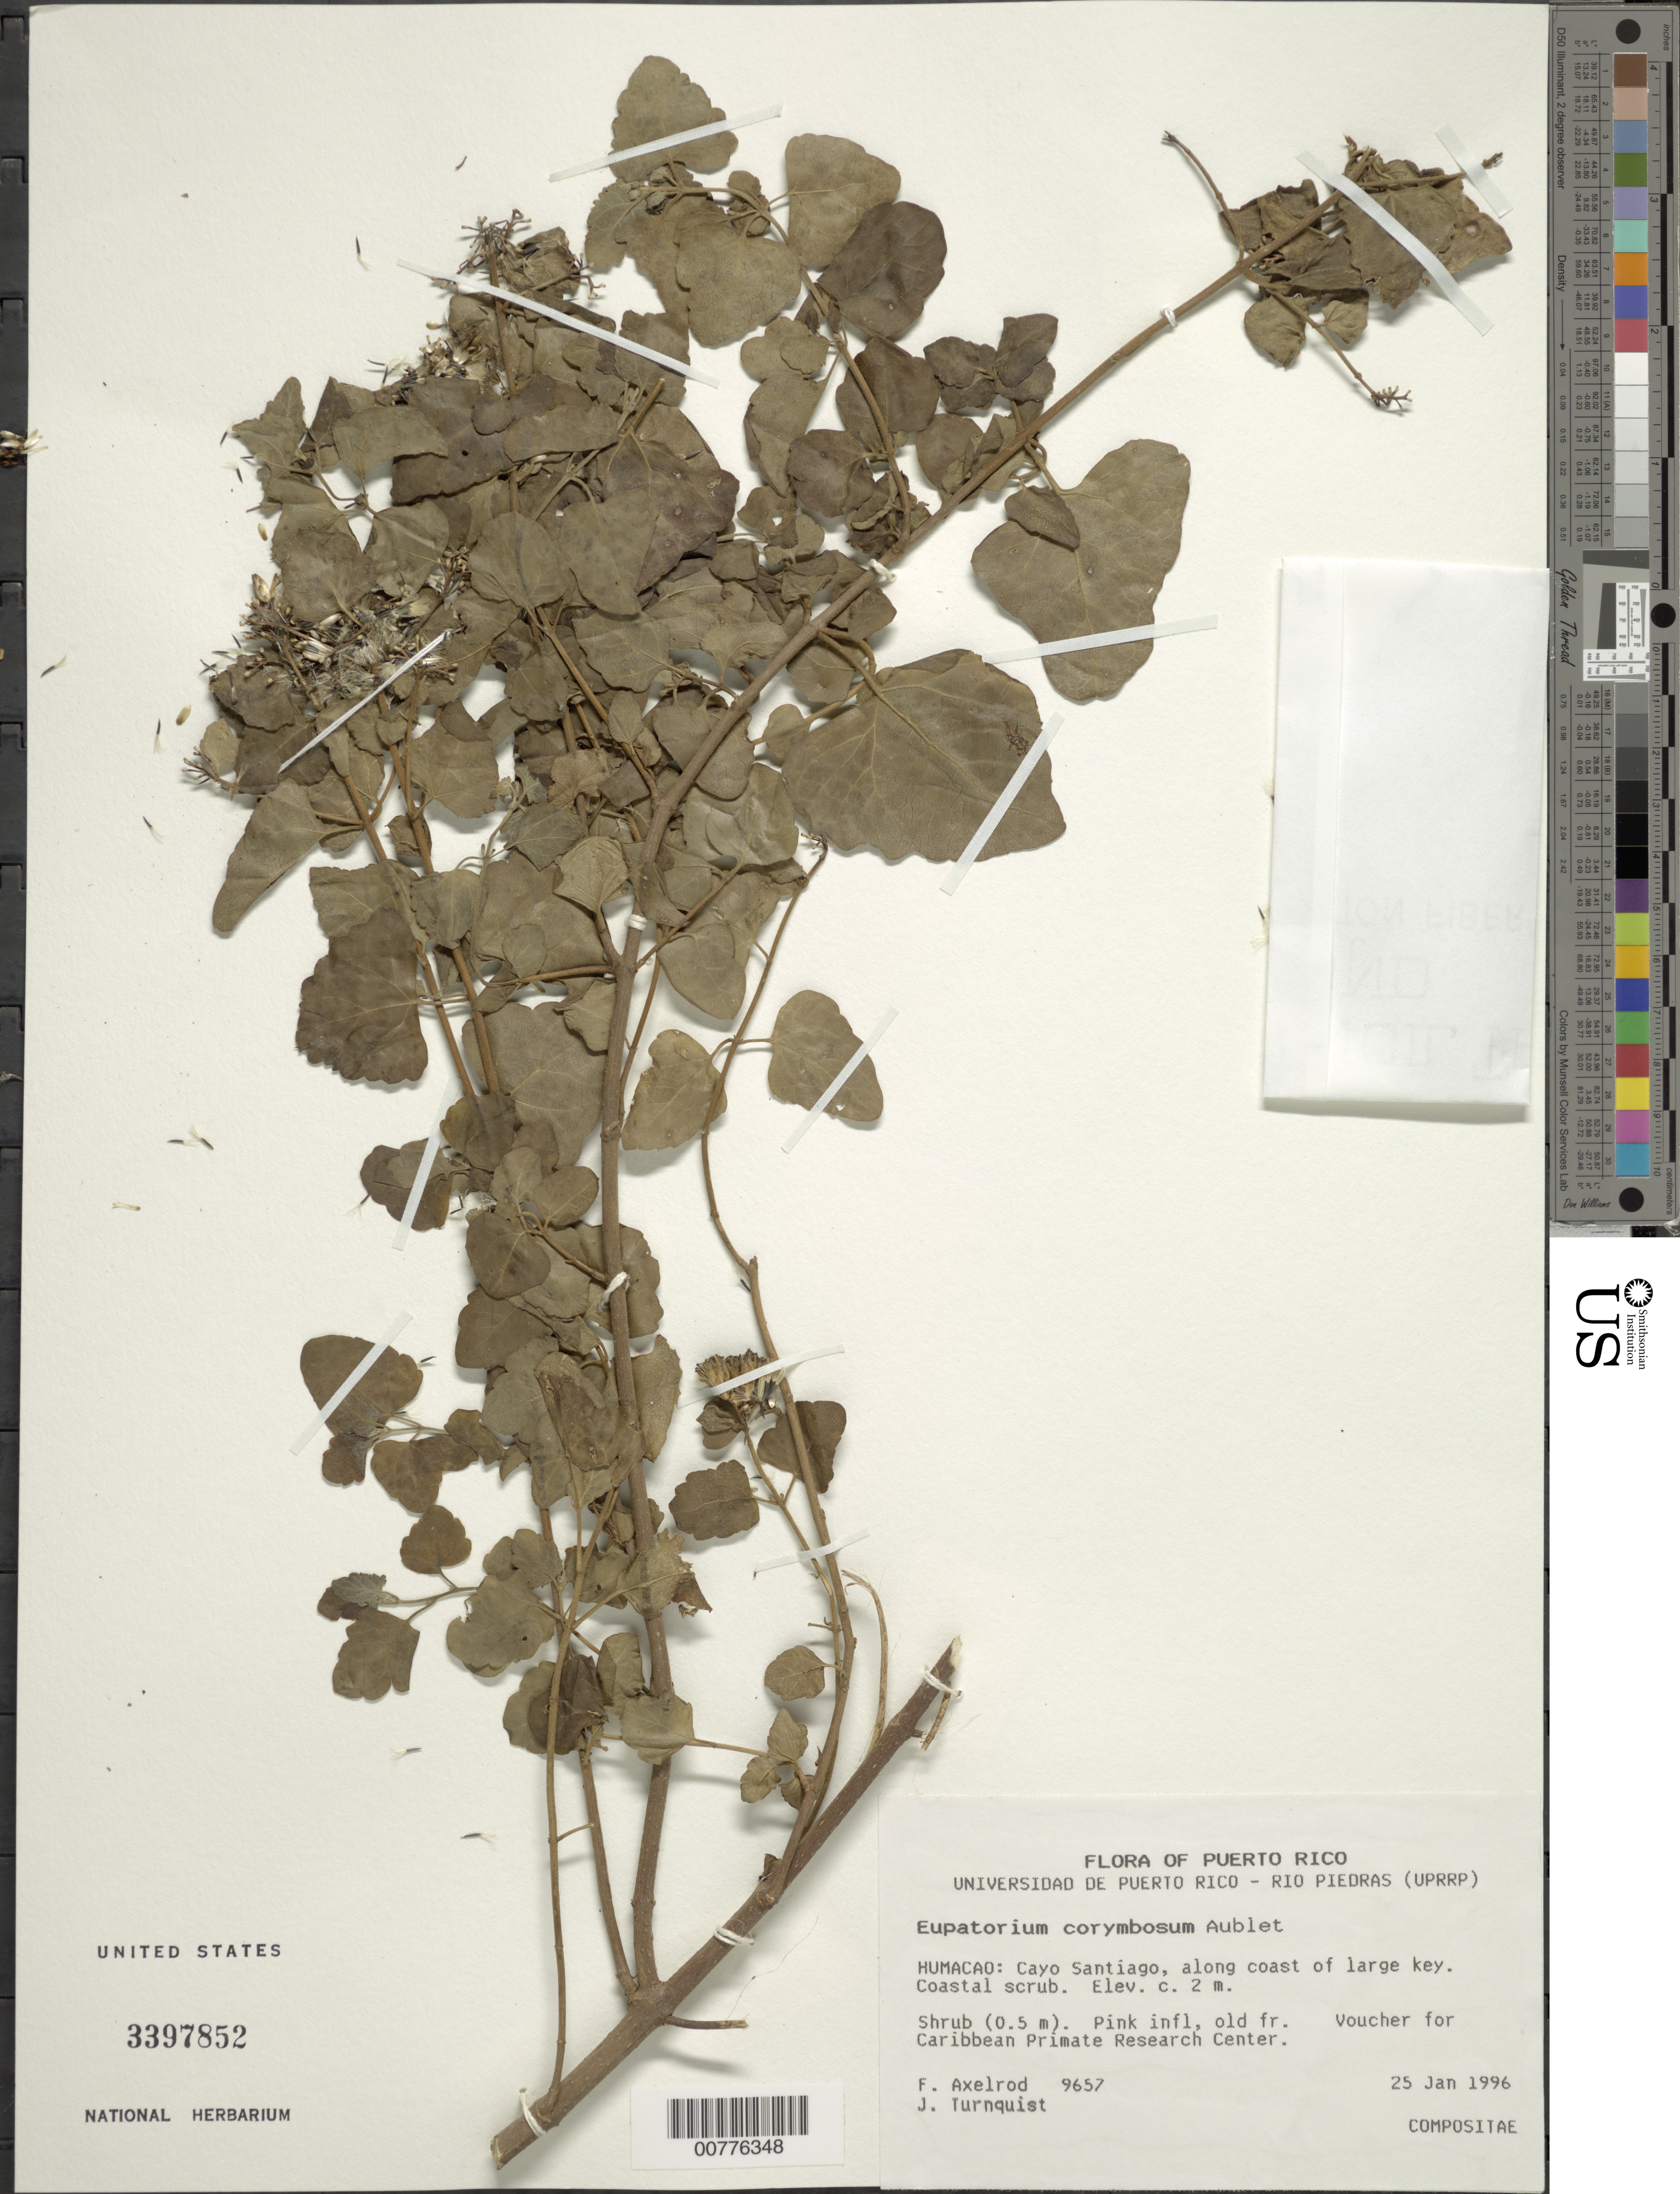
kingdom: Plantae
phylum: Tracheophyta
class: Magnoliopsida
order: Asterales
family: Asteraceae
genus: Chromolaena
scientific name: Chromolaena corymbosa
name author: (Aubl.) R.M. King & H. Rob.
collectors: F. S. Axelrod & J. Turnquist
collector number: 9657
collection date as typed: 25 Jan 1996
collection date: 1996-01-25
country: Puerto Rico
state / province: Humacao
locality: Humacao: Cayo Santiago, along coast of large key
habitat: Coastal scrub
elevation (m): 2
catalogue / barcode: US 3397852